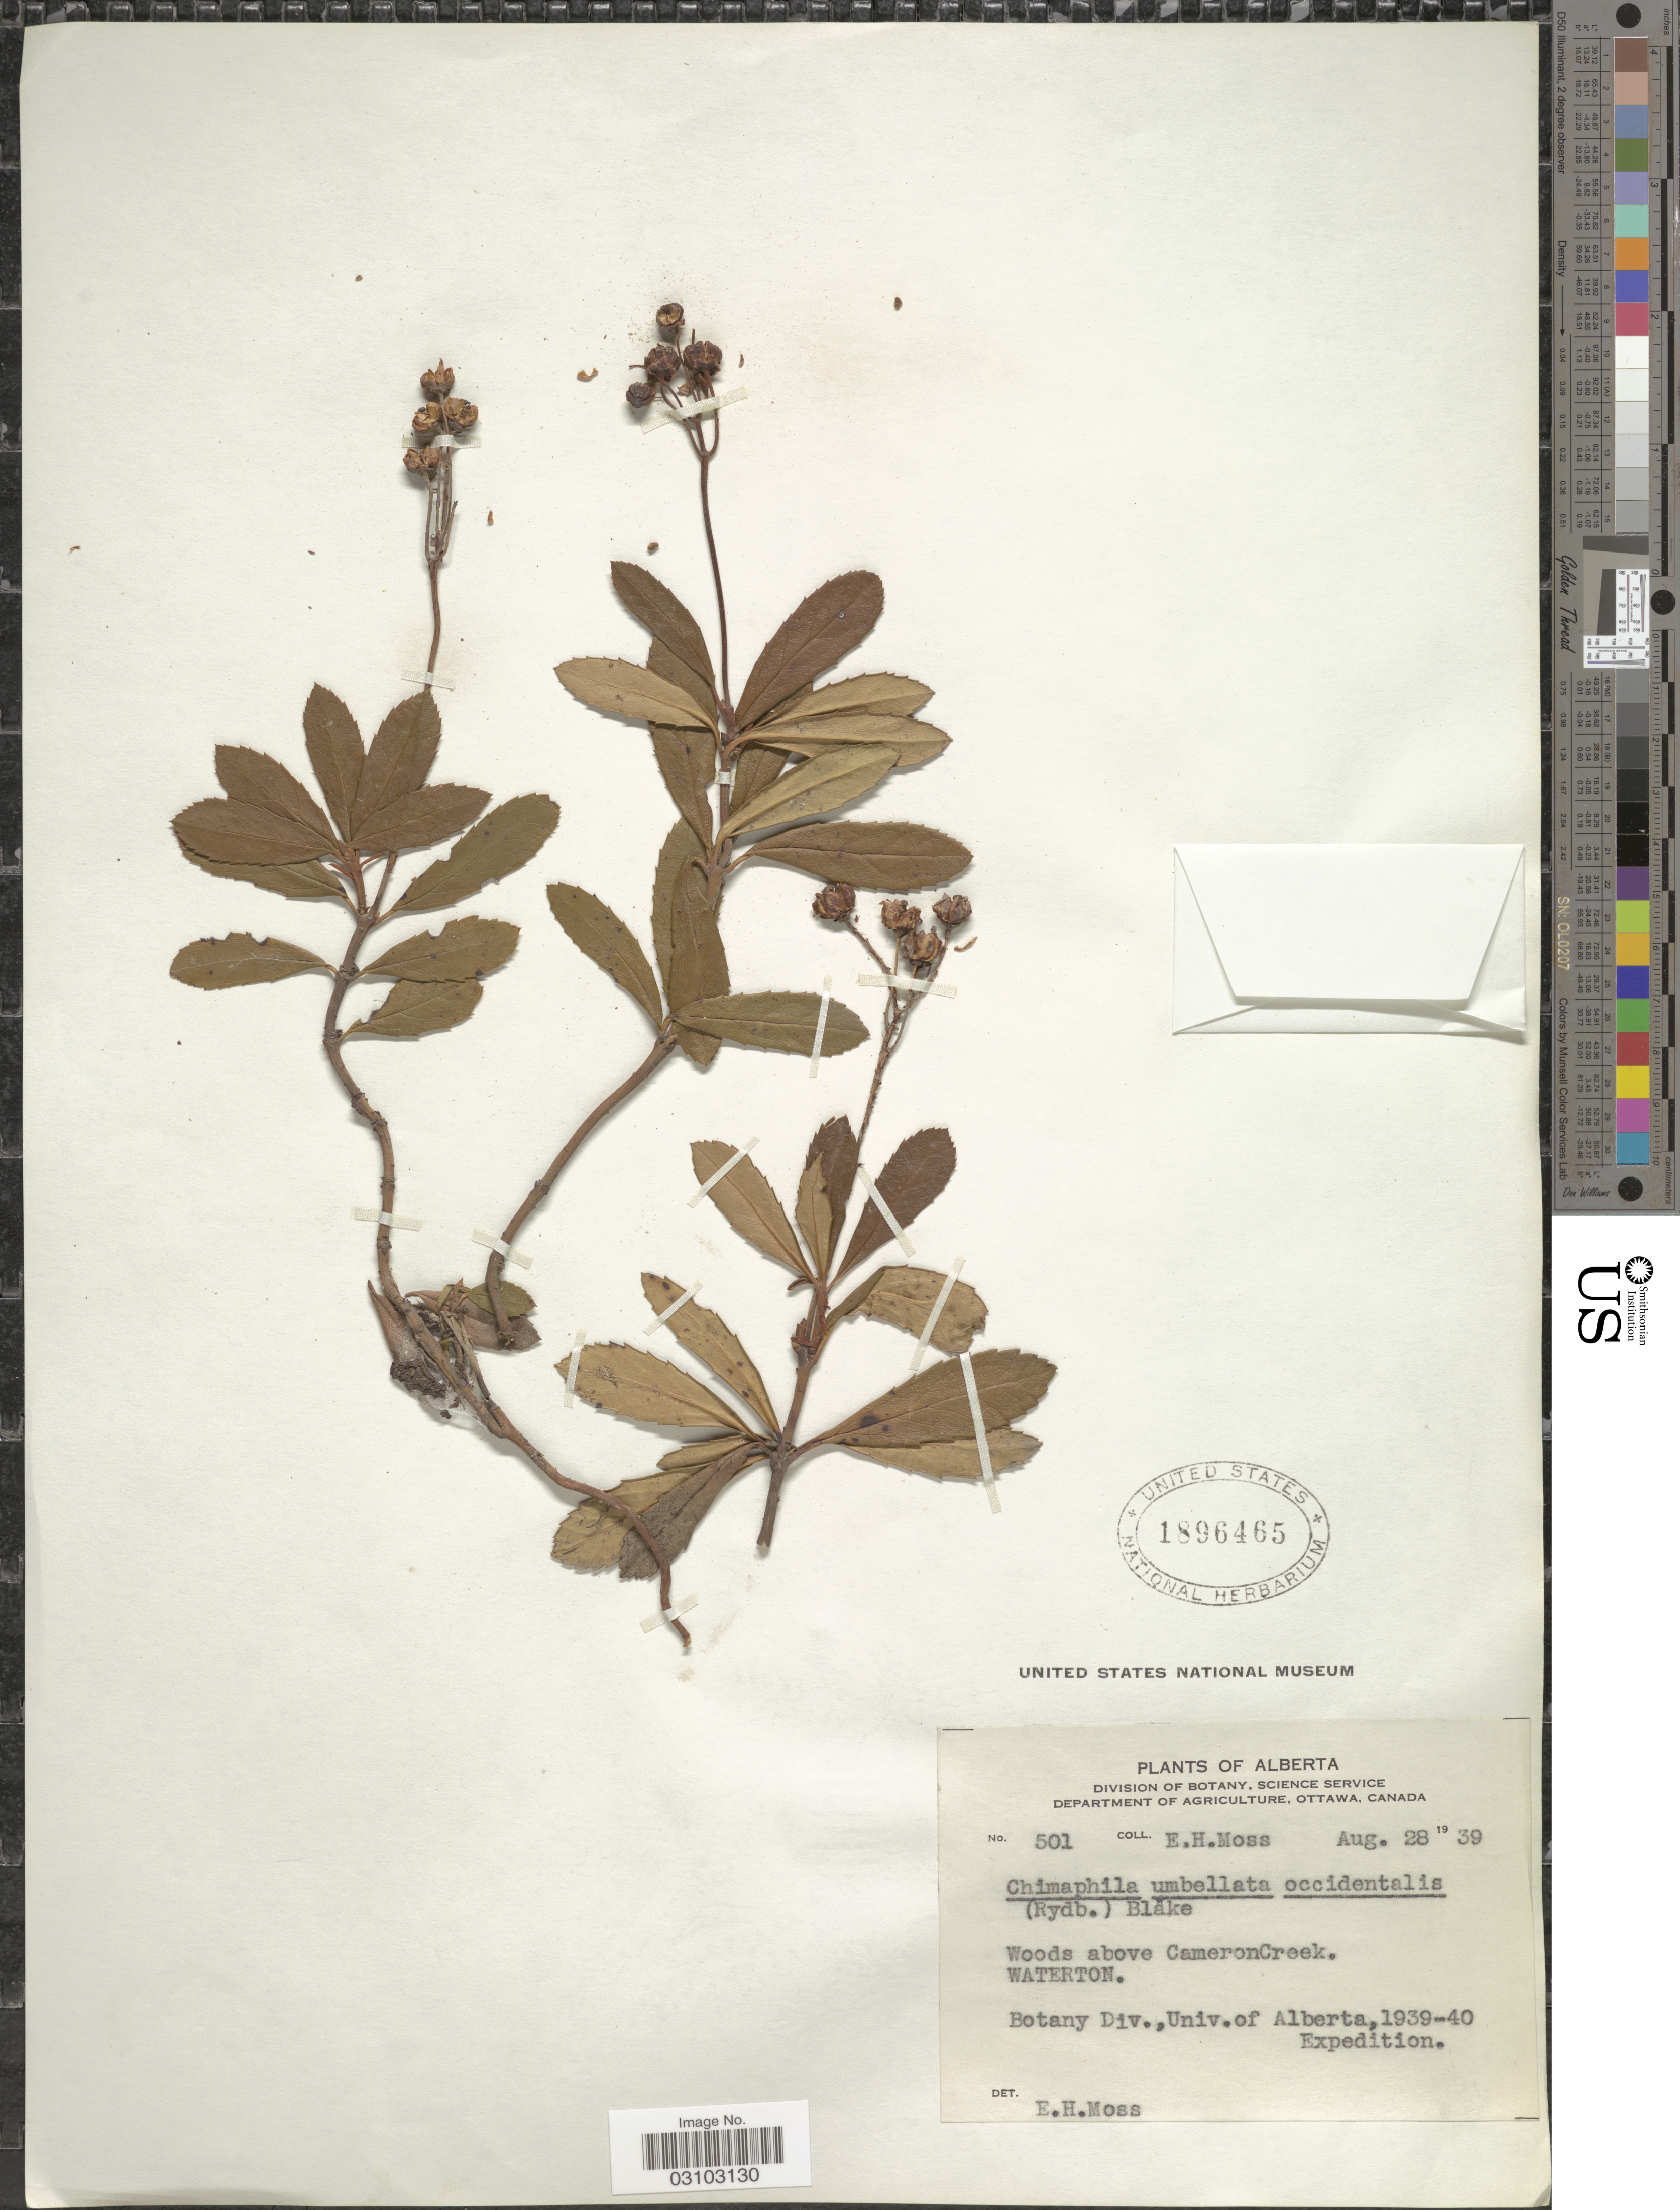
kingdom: Plantae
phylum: Tracheophyta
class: Magnoliopsida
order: Ericales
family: Ericaceae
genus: Chimaphila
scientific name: Chimaphila umbellata var. occidentalis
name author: (Rydb.) S.F. Blake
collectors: E. Moss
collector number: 501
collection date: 1939-08-28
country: Canada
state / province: Alberta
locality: Woods above CameronCreek. Waterton.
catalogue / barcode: US 1896465